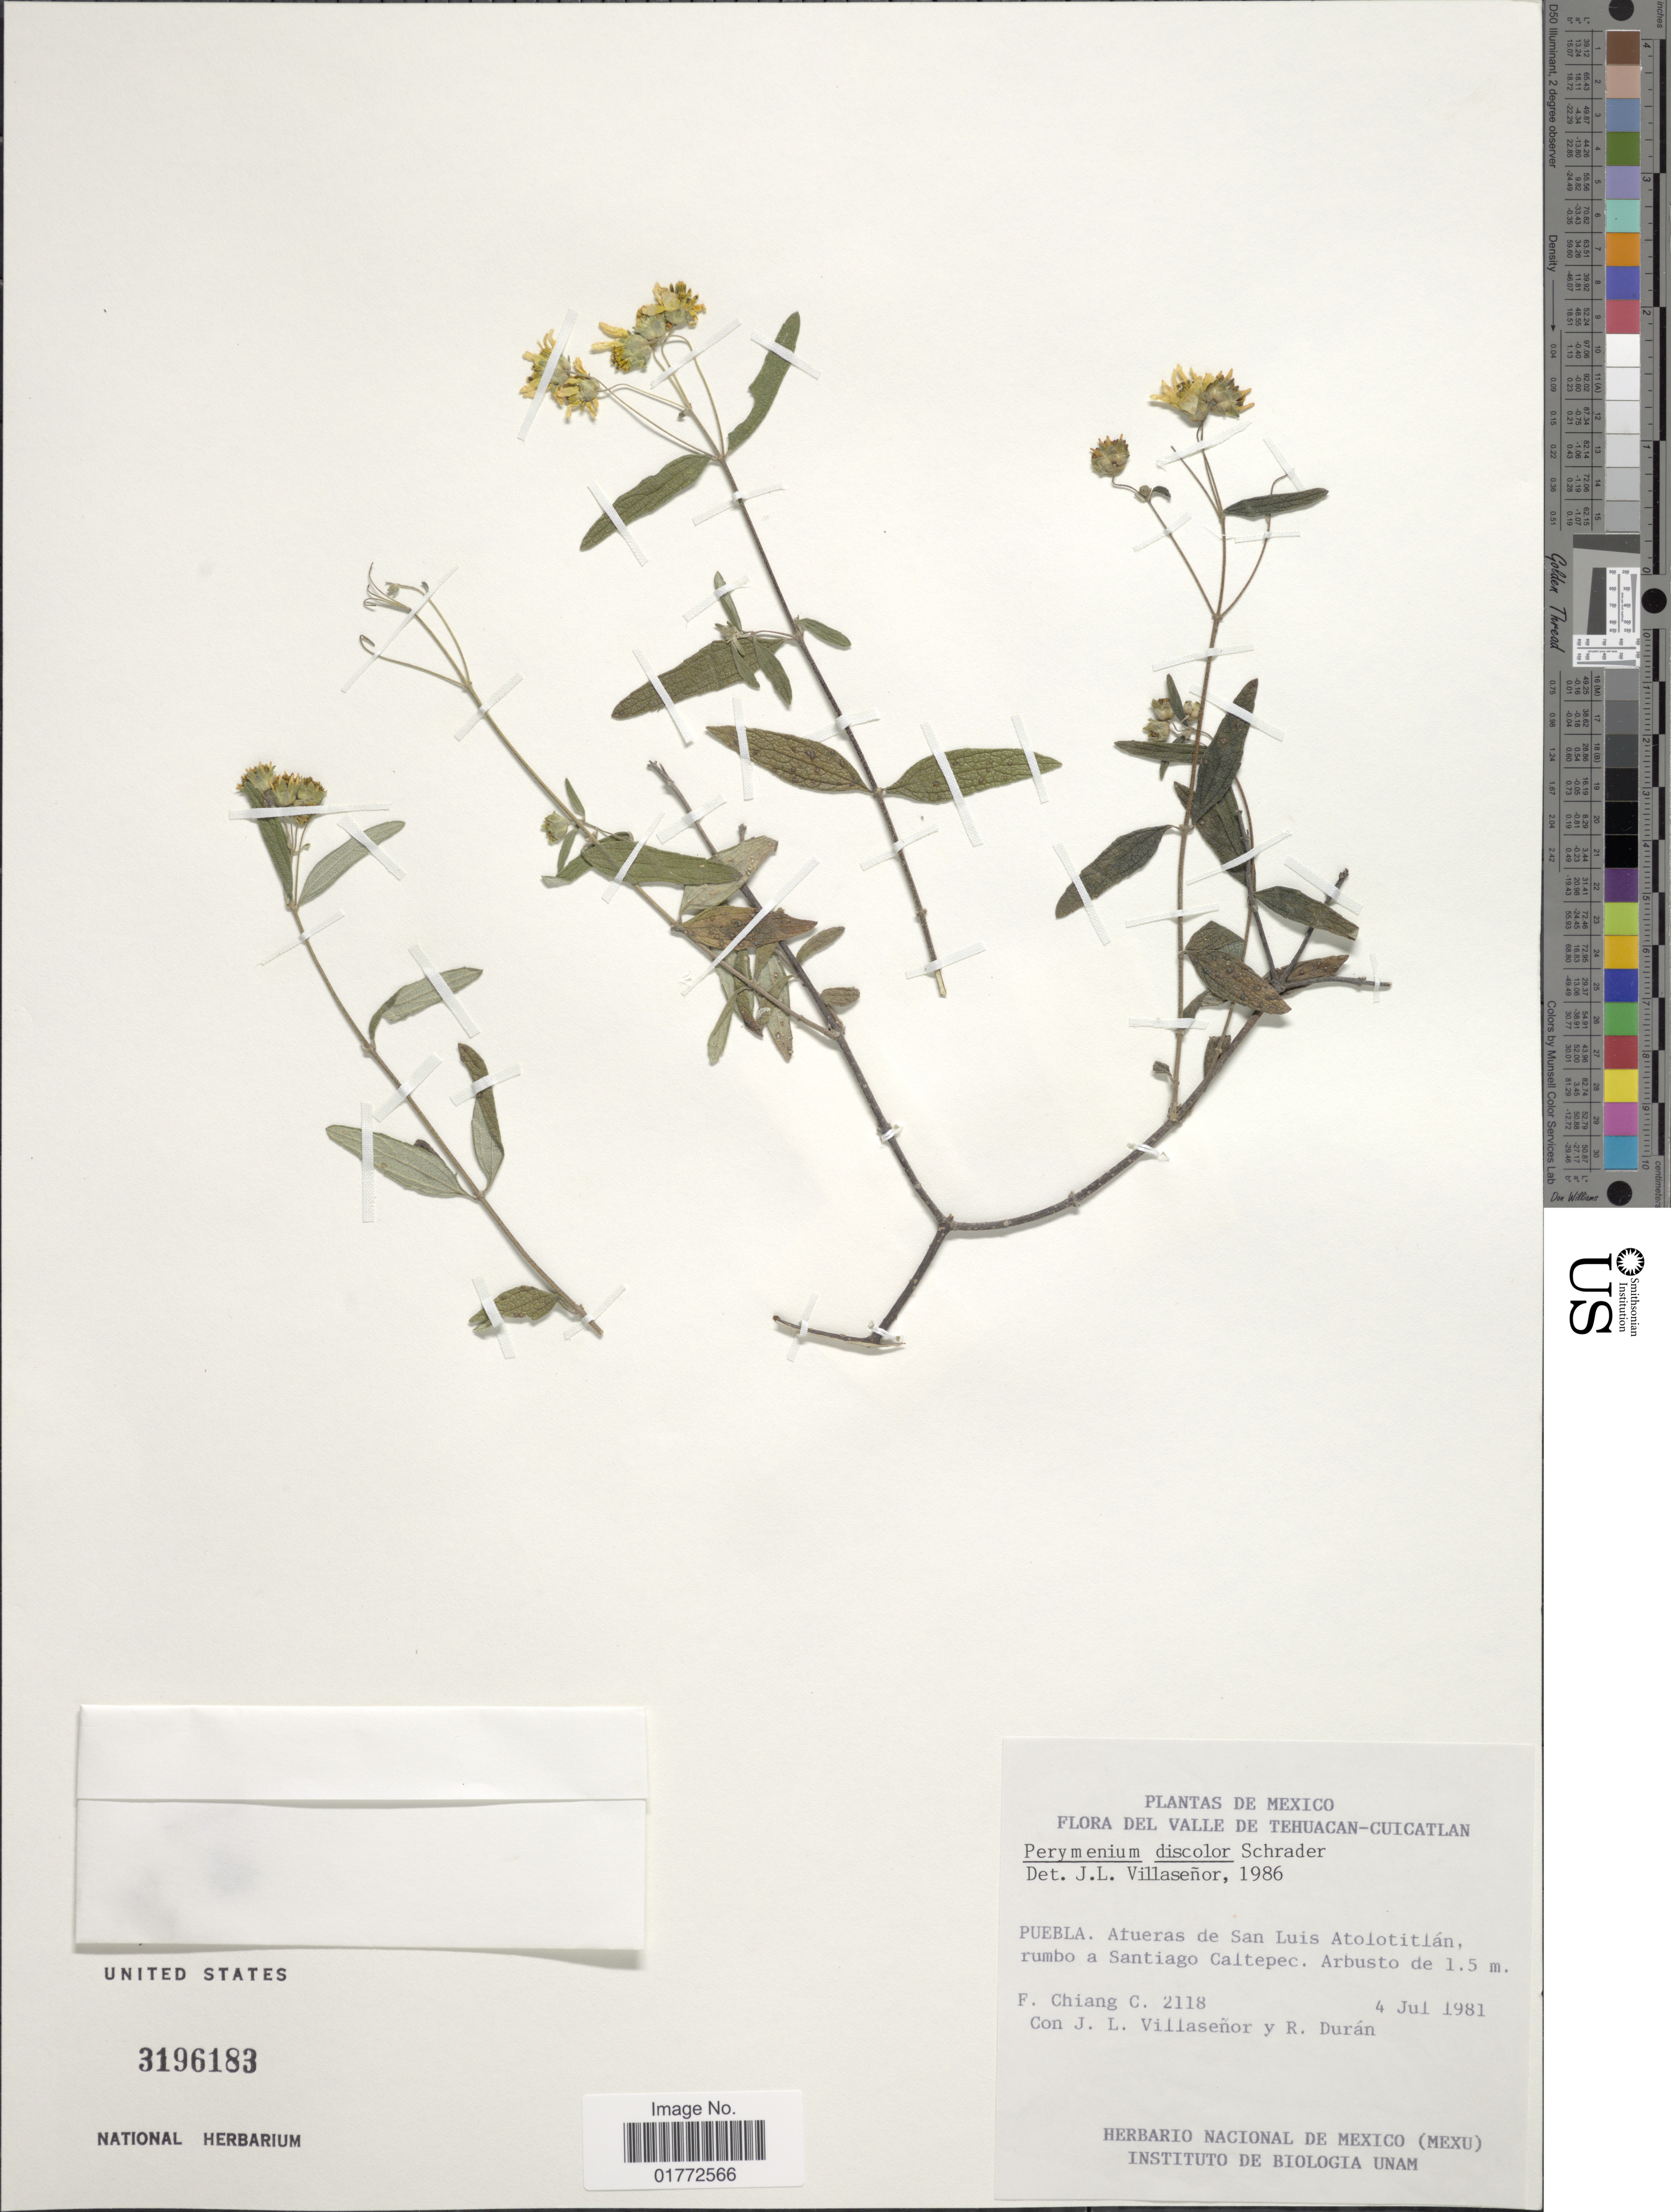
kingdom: Plantae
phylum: Tracheophyta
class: Magnoliopsida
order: Asterales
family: Asteraceae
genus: Perymenium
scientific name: Perymenium discolor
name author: Schrad.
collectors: F. Chiang, J. L. Villasenor & R. Durán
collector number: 2118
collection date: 1981-07-04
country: Mexico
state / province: Puebla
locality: Atueras de San Luis Atolotitlan, rumbo a Santiago Caltepec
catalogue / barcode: US 3196183